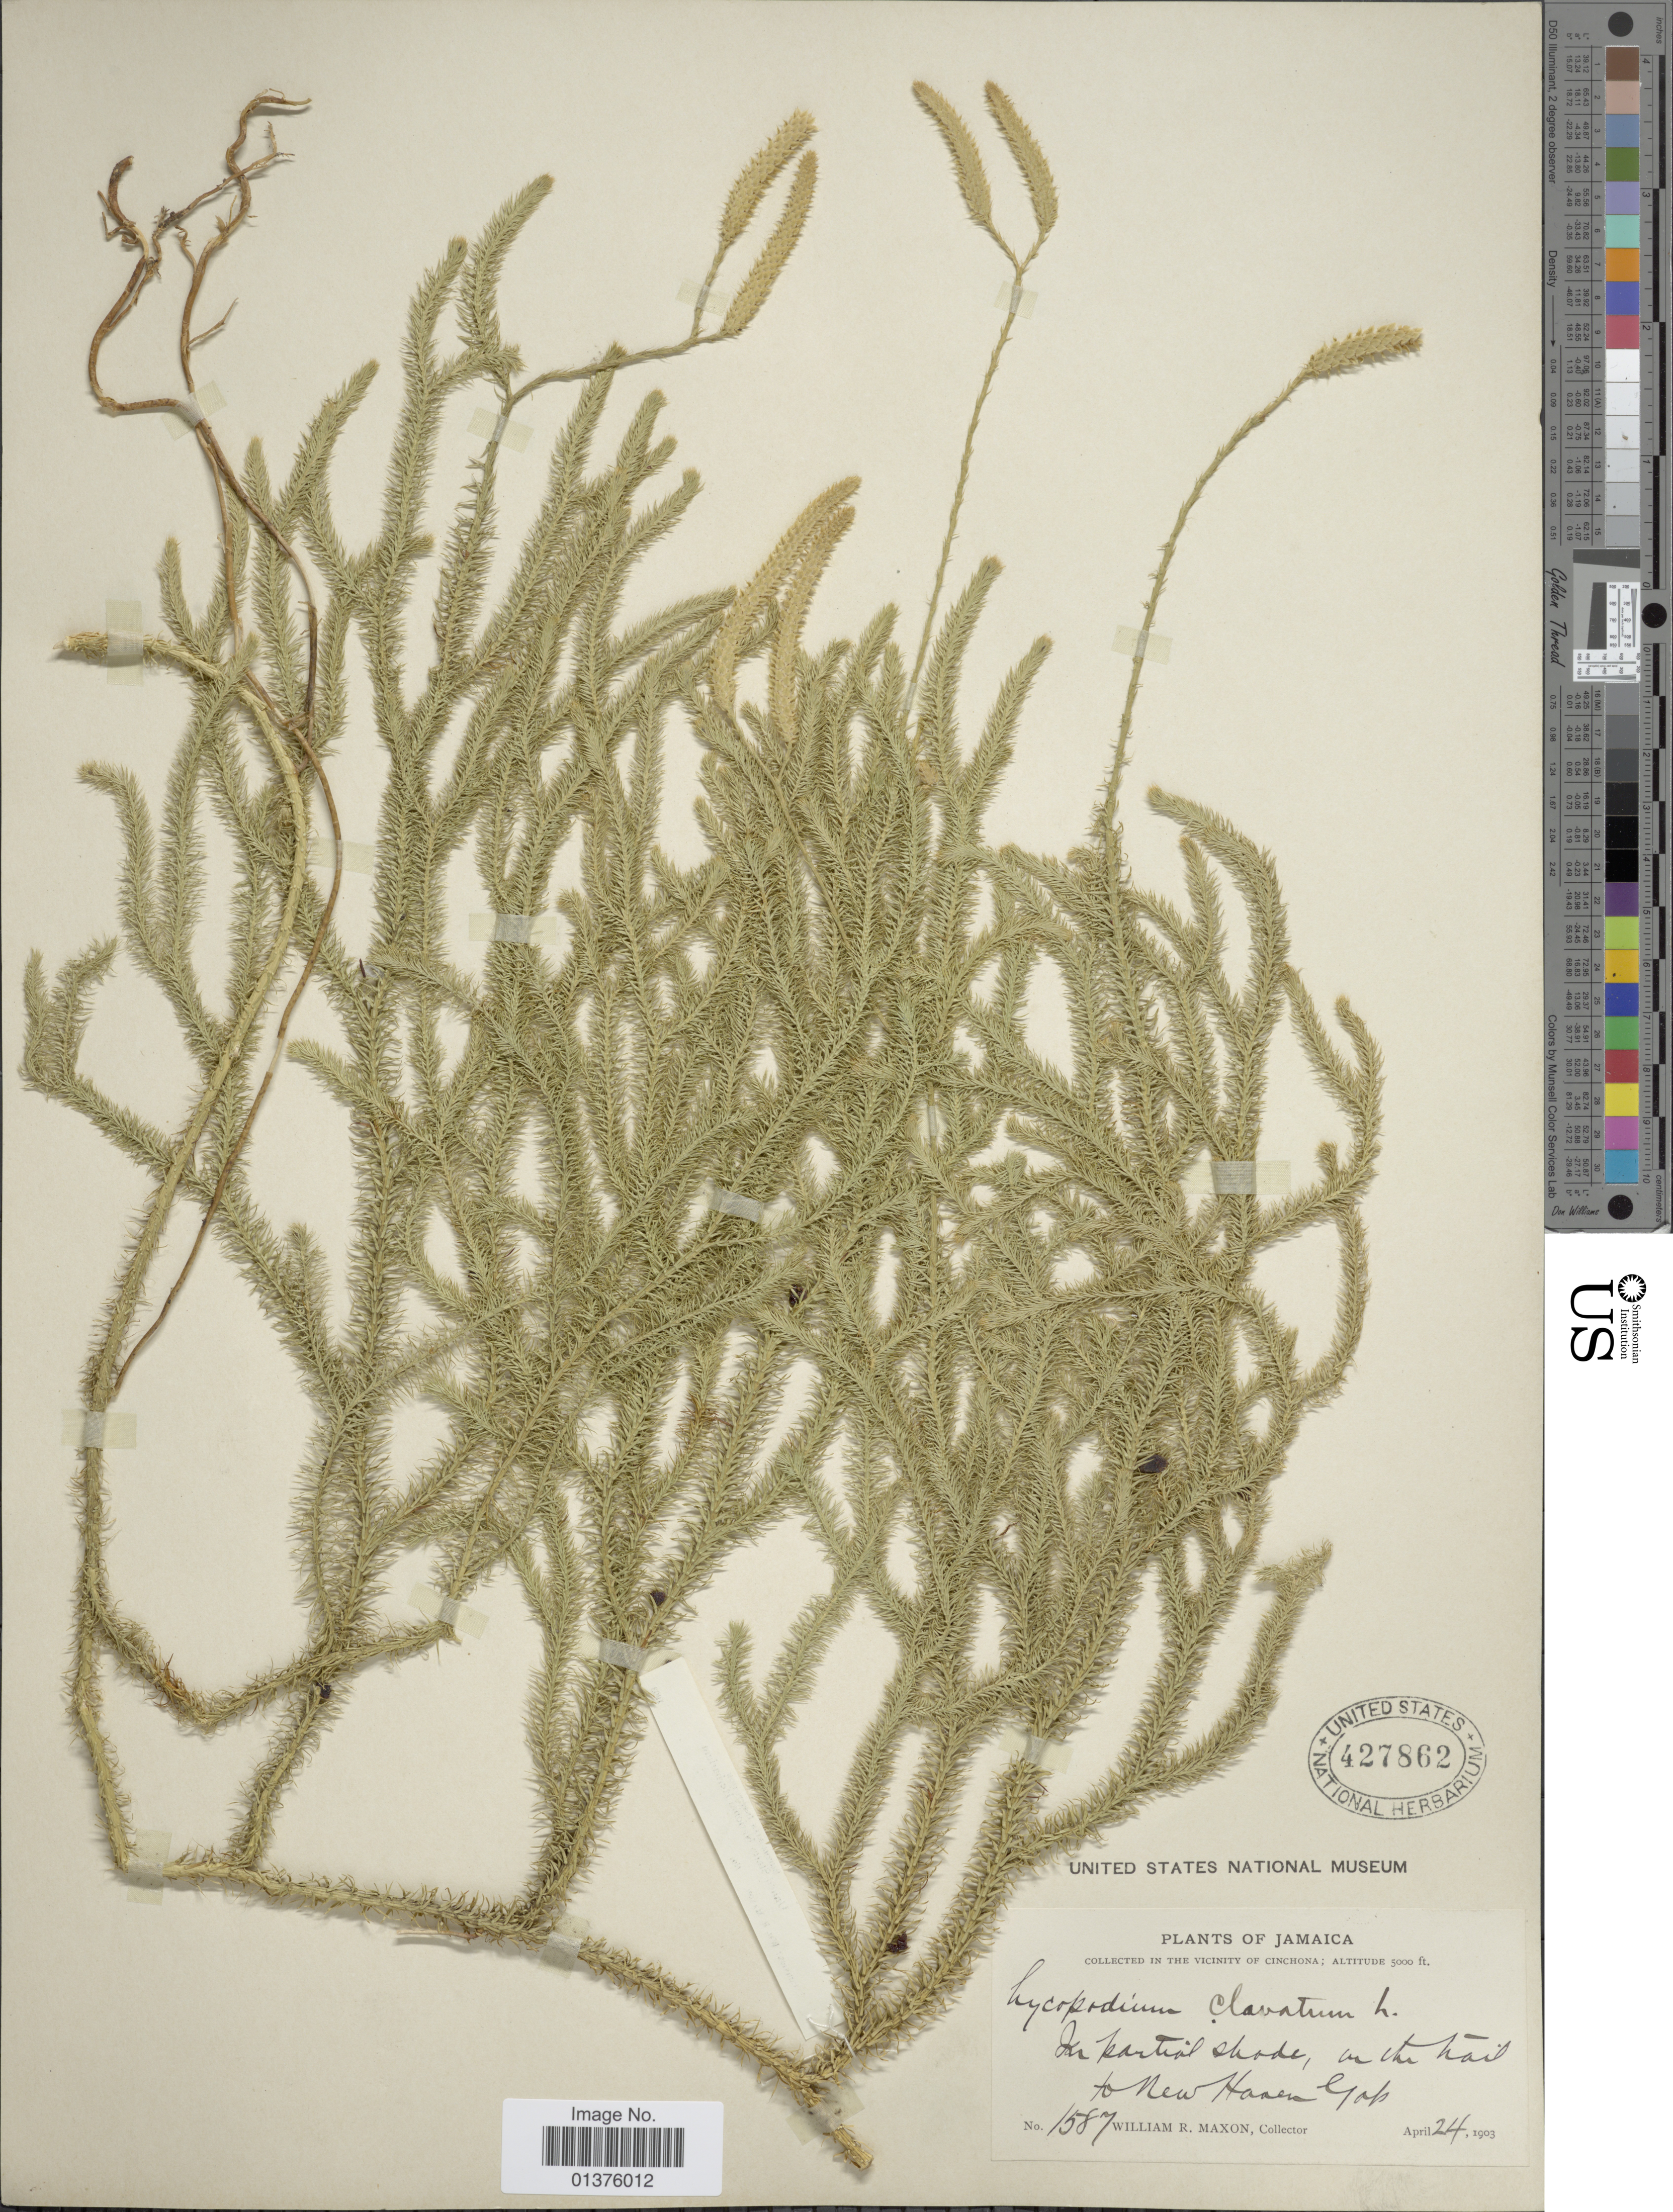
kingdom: Plantae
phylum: Tracheophyta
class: Lycopodiopsida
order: Lycopodiales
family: Lycopodiaceae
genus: Lycopodium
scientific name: Lycopodium clavatum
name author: L.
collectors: W. R. Maxon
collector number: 1587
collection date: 1903-04-24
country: Jamaica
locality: Vicinity of Cinchona. In partial shade, on the trail to New Haven Gap.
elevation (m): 1524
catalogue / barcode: US 427862